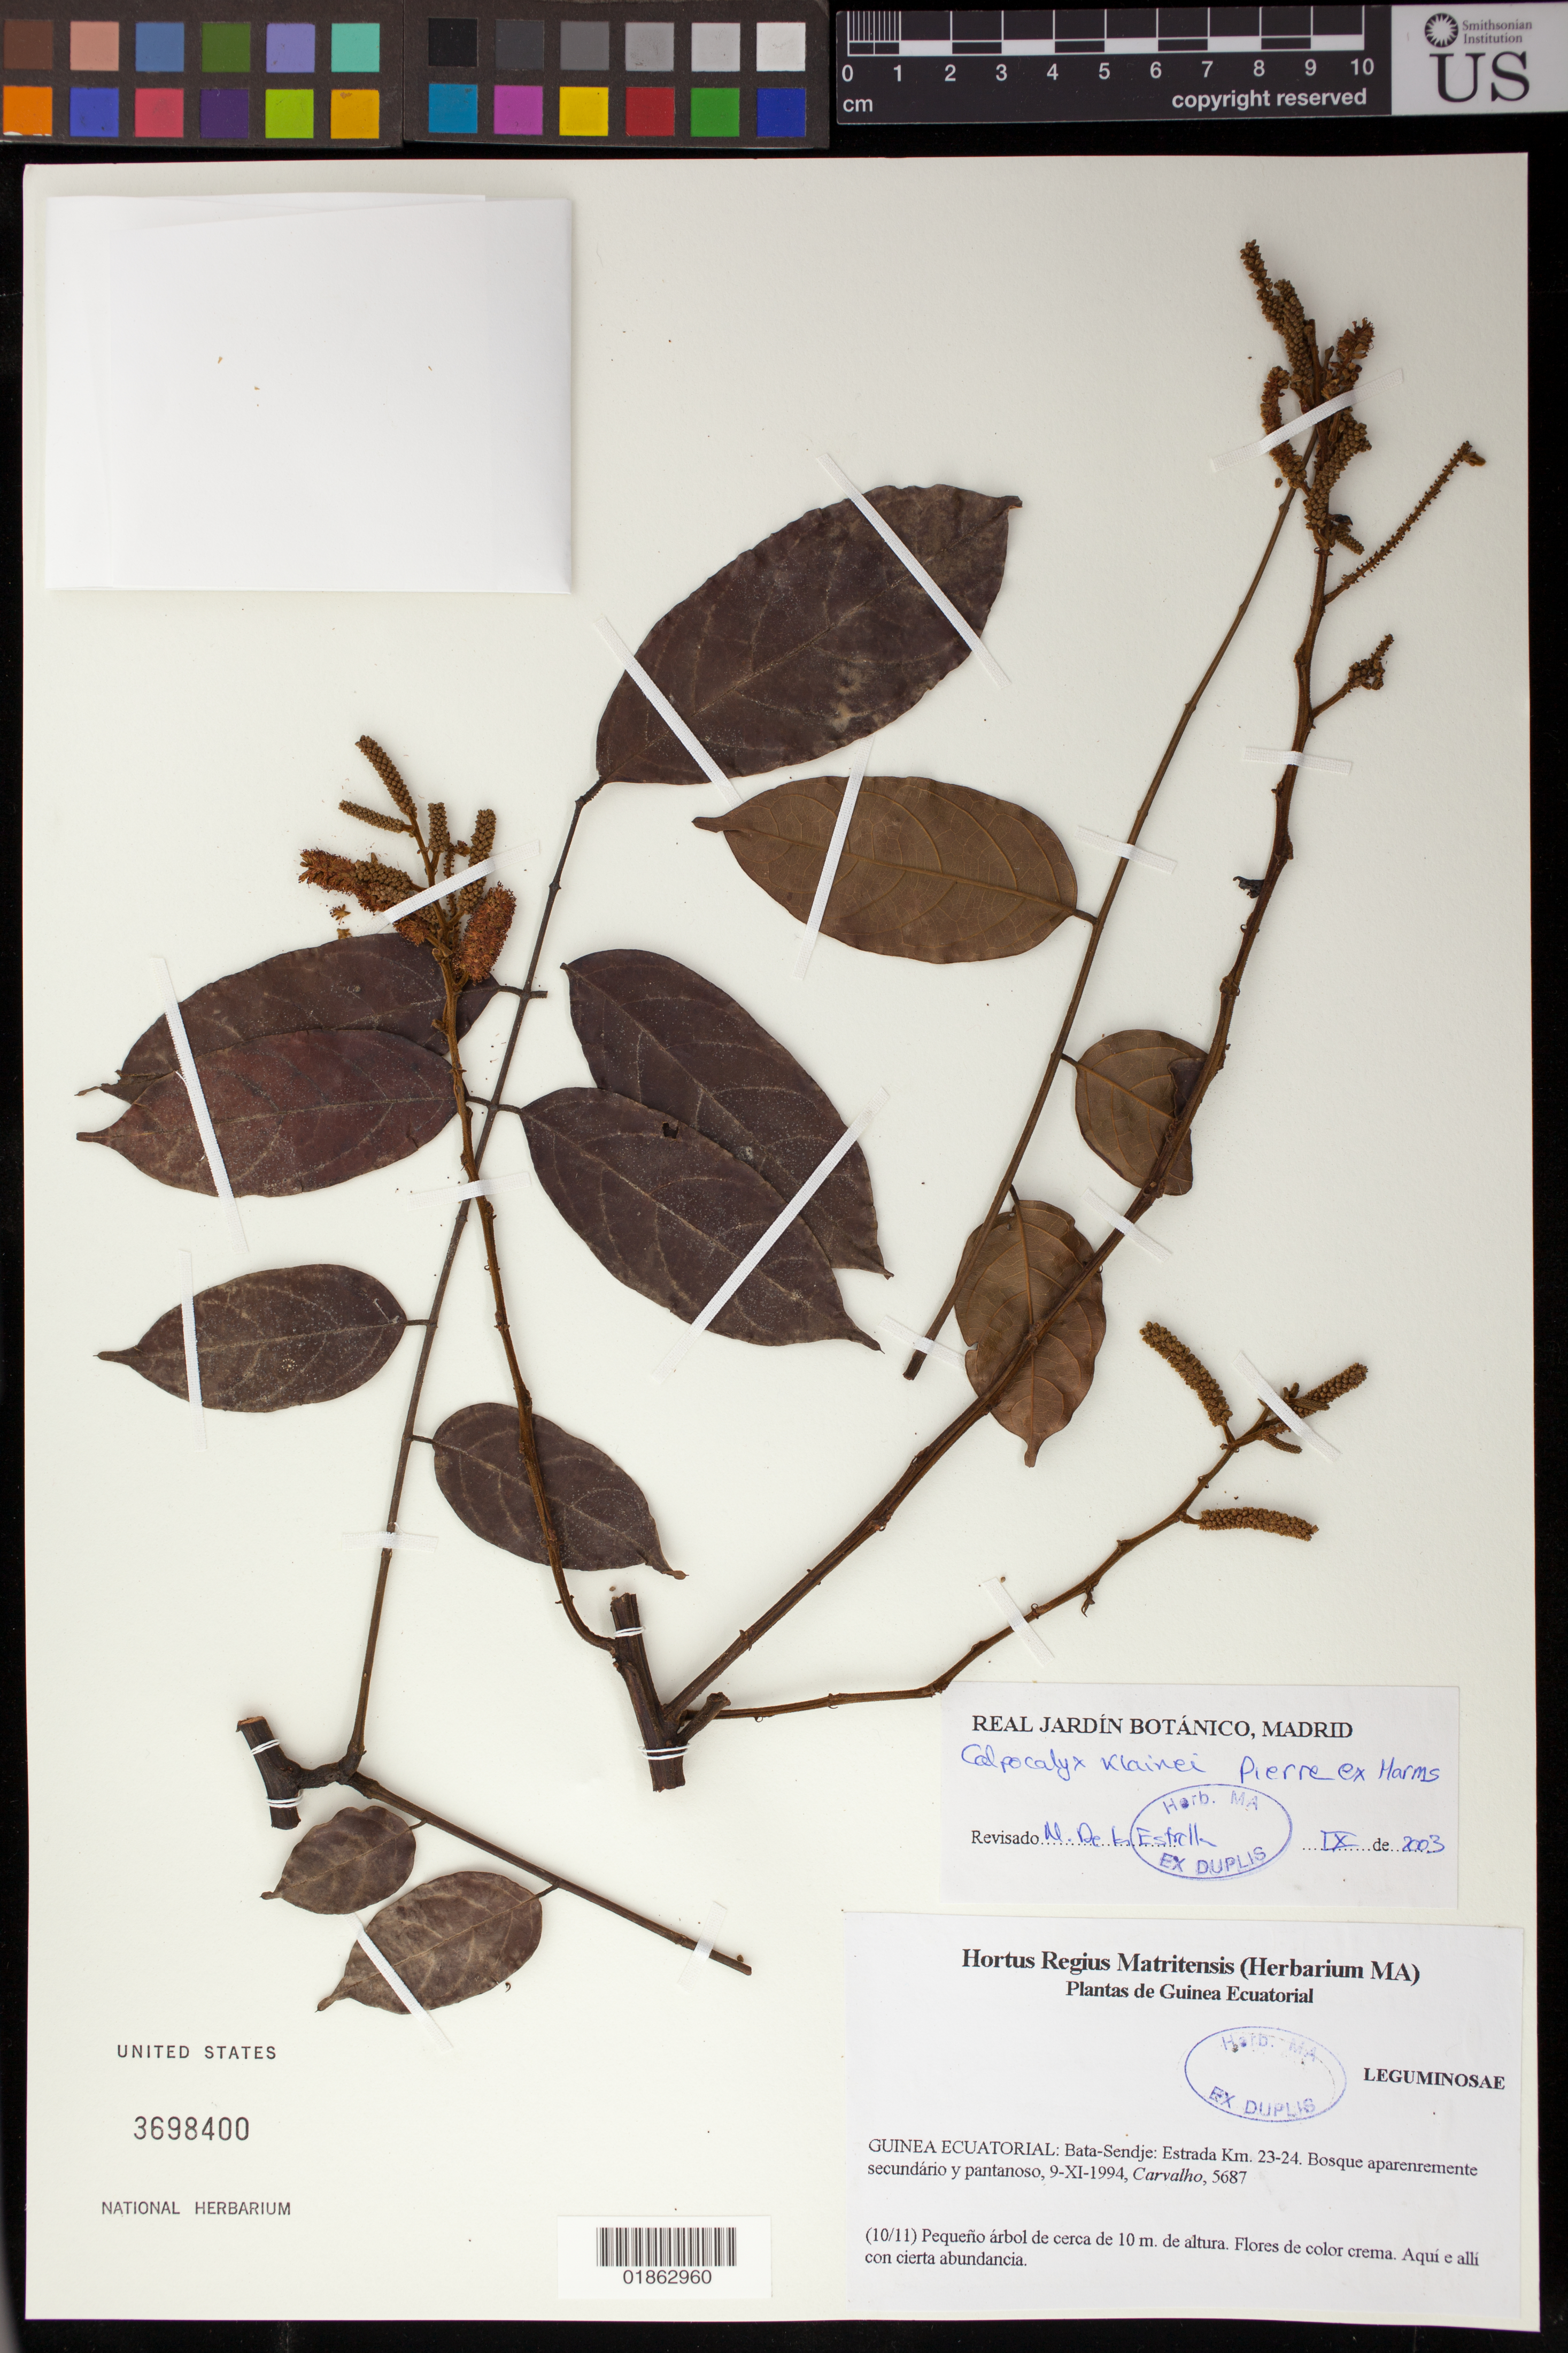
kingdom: Plantae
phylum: Tracheophyta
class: Magnoliopsida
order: Fabales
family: Fabaceae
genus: Calpocalyx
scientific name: Calpocalyx klainei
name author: Pierre ex Harms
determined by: de la Estrella, M.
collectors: Carvalho, --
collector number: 5687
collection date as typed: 9-IX-1994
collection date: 1994-11-09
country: Equatorial Guinea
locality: Bata-Sendje, Estrada Km. 23-24.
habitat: Bosque aparenremente secundario y pantanoso.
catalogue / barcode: US 3698400